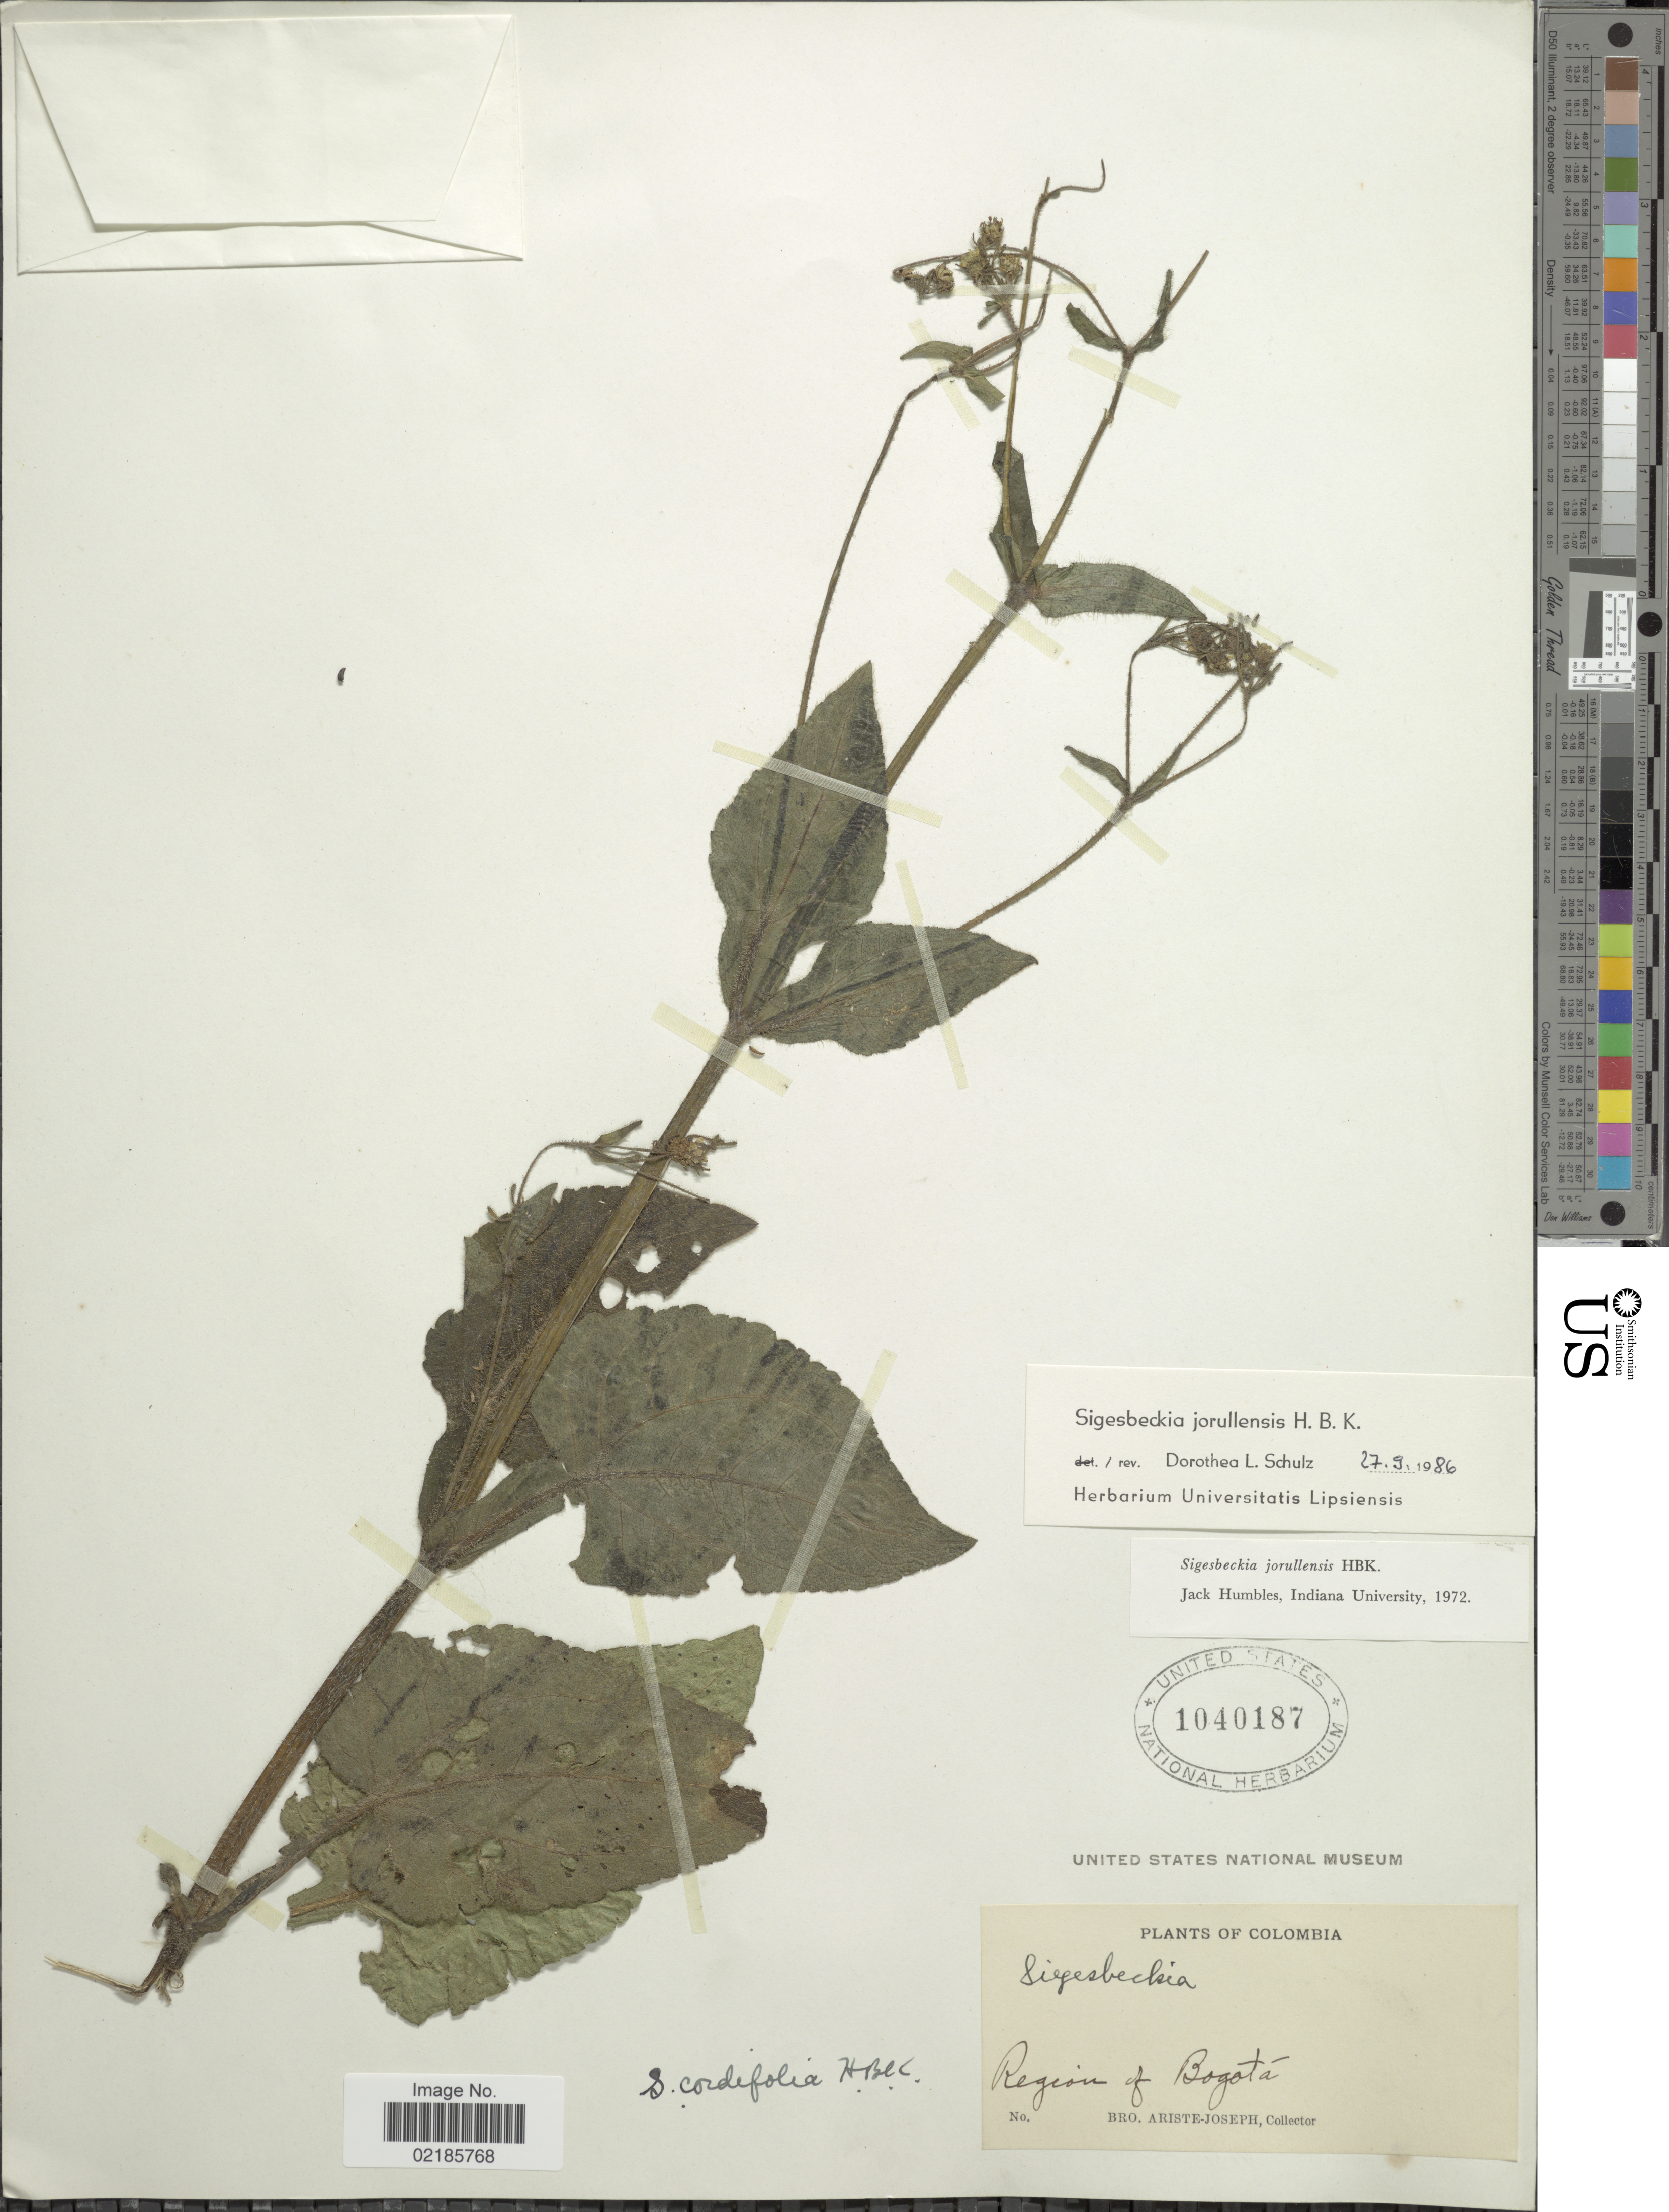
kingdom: Plantae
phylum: Tracheophyta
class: Magnoliopsida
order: Asterales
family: Asteraceae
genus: Sigesbeckia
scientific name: Sigesbeckia jorullensis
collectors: Bro. Ariste-Joseph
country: Colombia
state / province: Bogota D.C.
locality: Region of Bogotá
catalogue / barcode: US 1040187